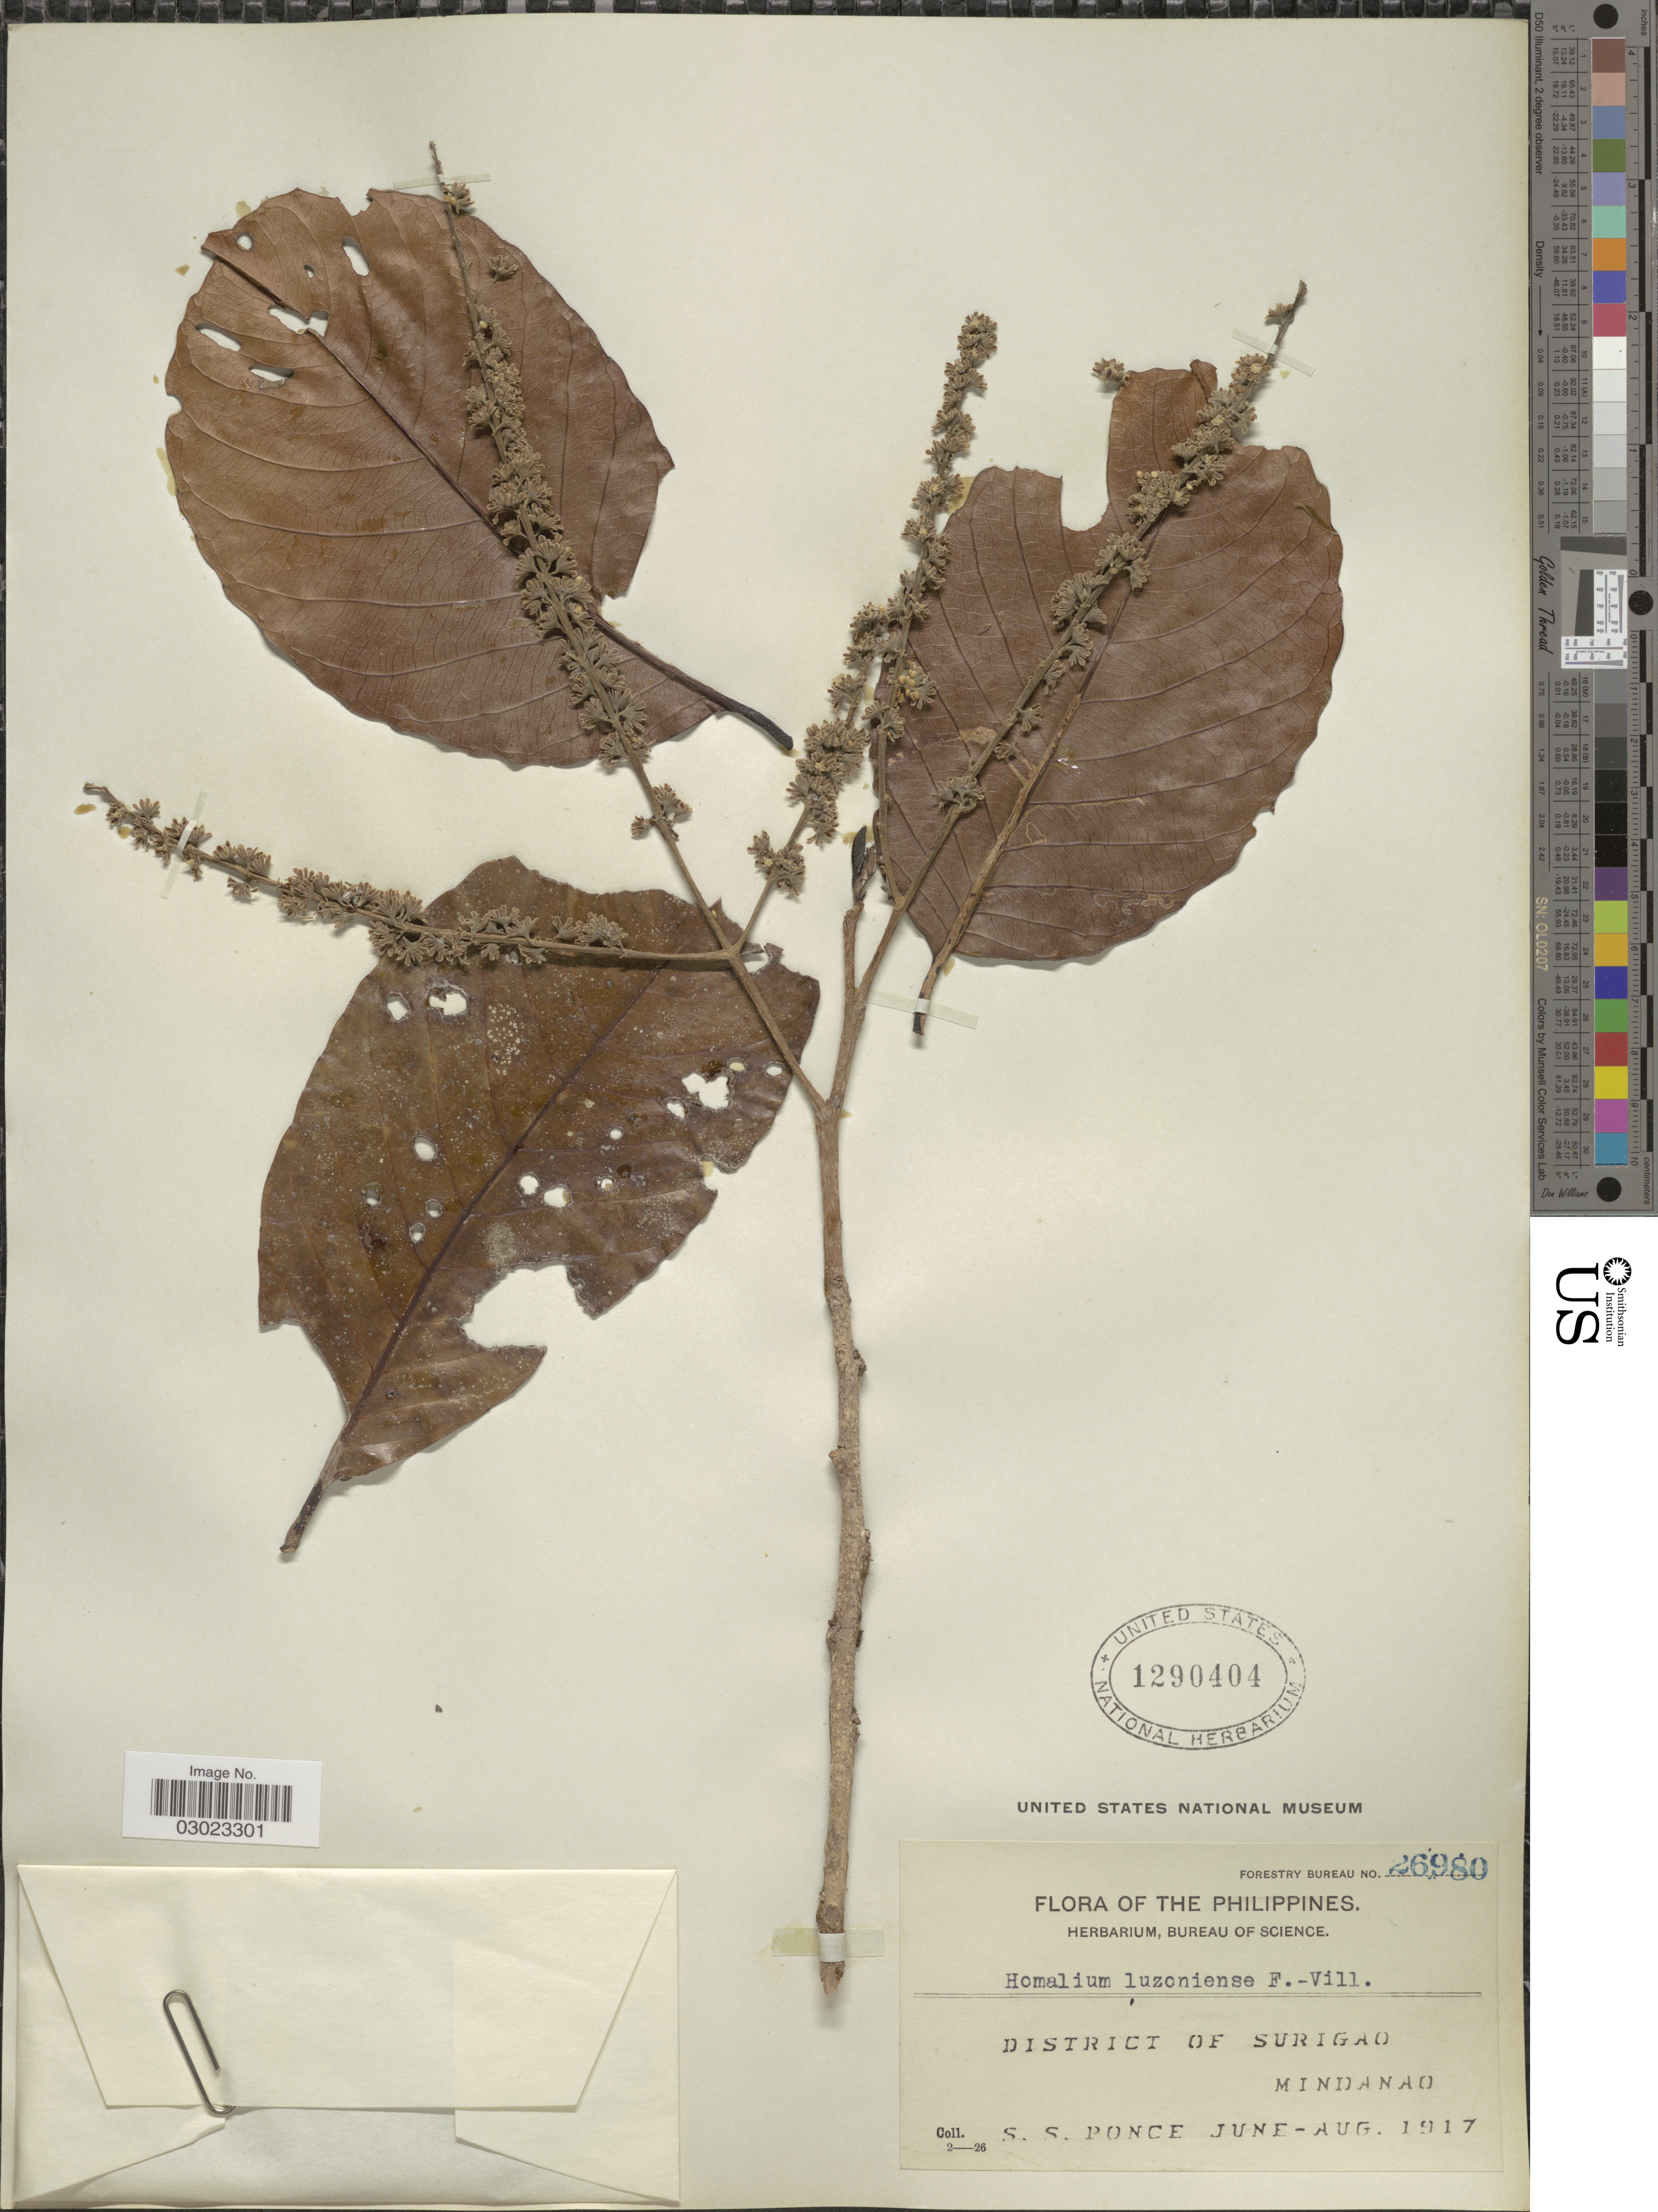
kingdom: Plantae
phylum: Tracheophyta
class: Magnoliopsida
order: Malpighiales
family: Salicaceae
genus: Homalium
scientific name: Homalium luzoniense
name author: Fern.-Vill.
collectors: S. Ponce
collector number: Forestry Bureau 26980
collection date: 1917-06/1917-08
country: Philippines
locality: District of Surigao, Mindanao.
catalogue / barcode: US 1290404